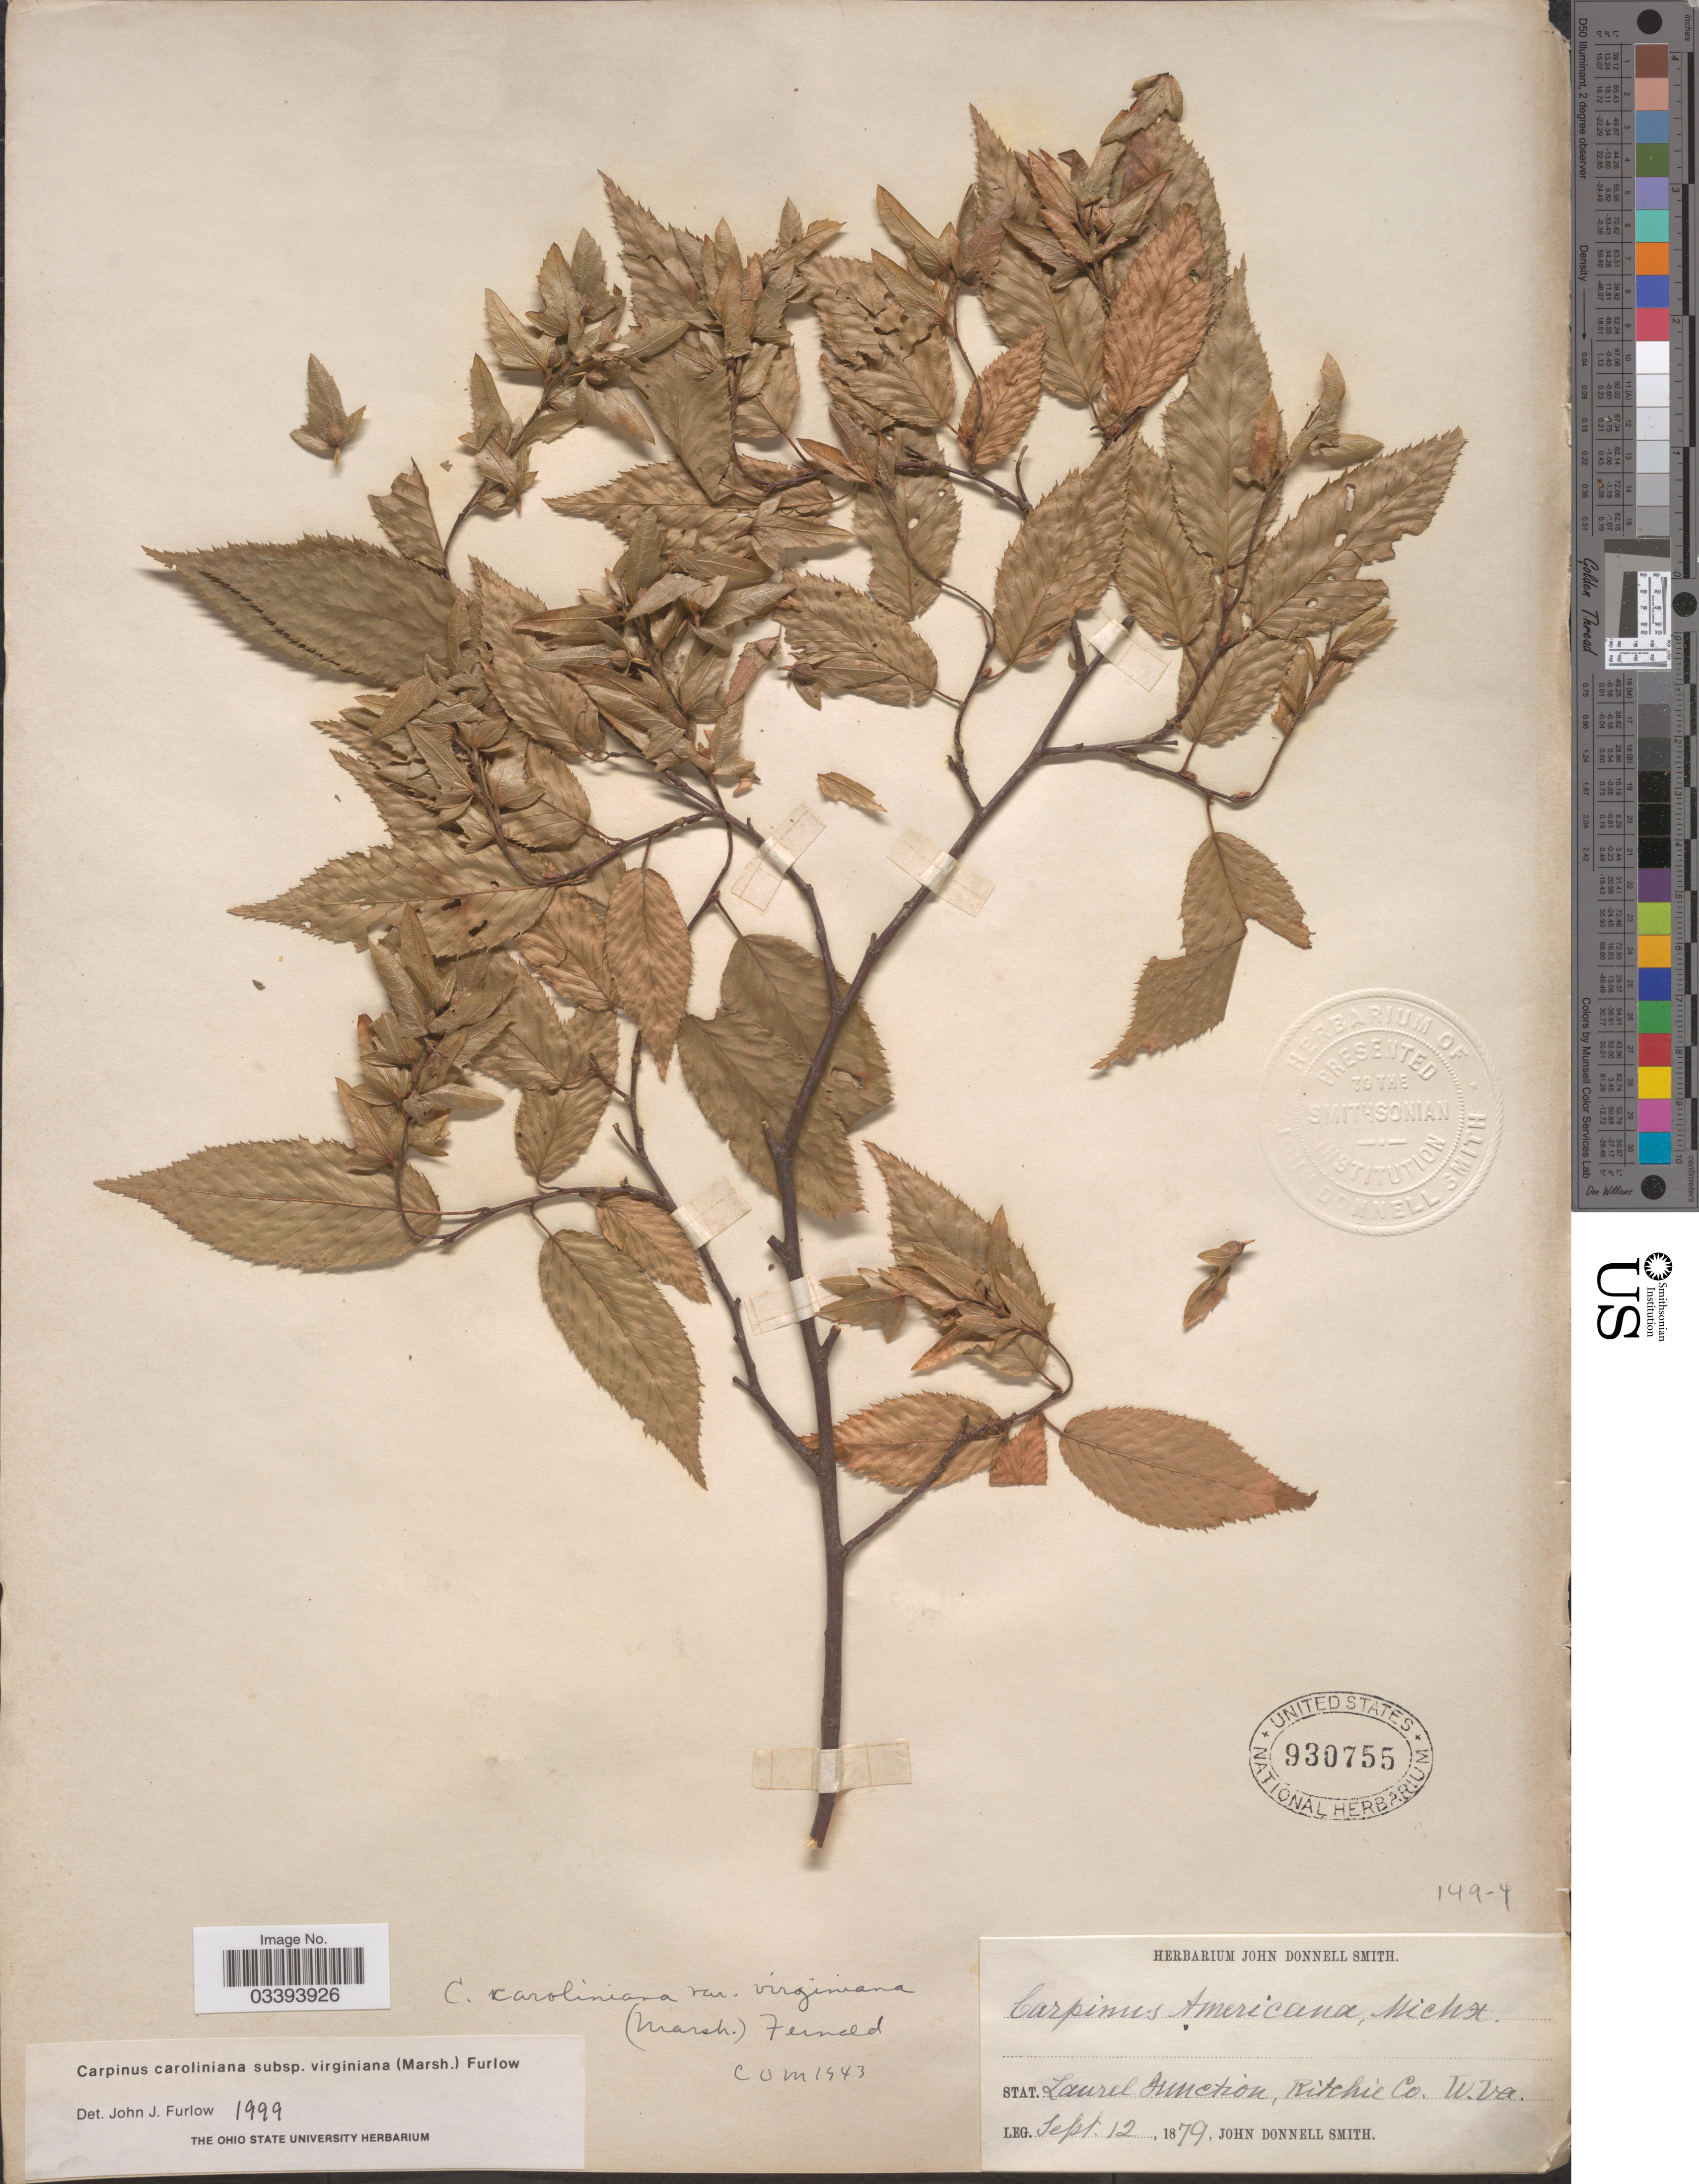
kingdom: Plantae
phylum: Tracheophyta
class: Magnoliopsida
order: Fagales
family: Betulaceae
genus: Carpinus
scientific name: Carpinus caroliniana subsp. virginiana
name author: (Marshall) Furlow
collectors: J. Donnell Smith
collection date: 1879-09-12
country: United States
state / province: West Virginia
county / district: Ritchie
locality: Laurel Junction, Ritchie Co.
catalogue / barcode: US 930755